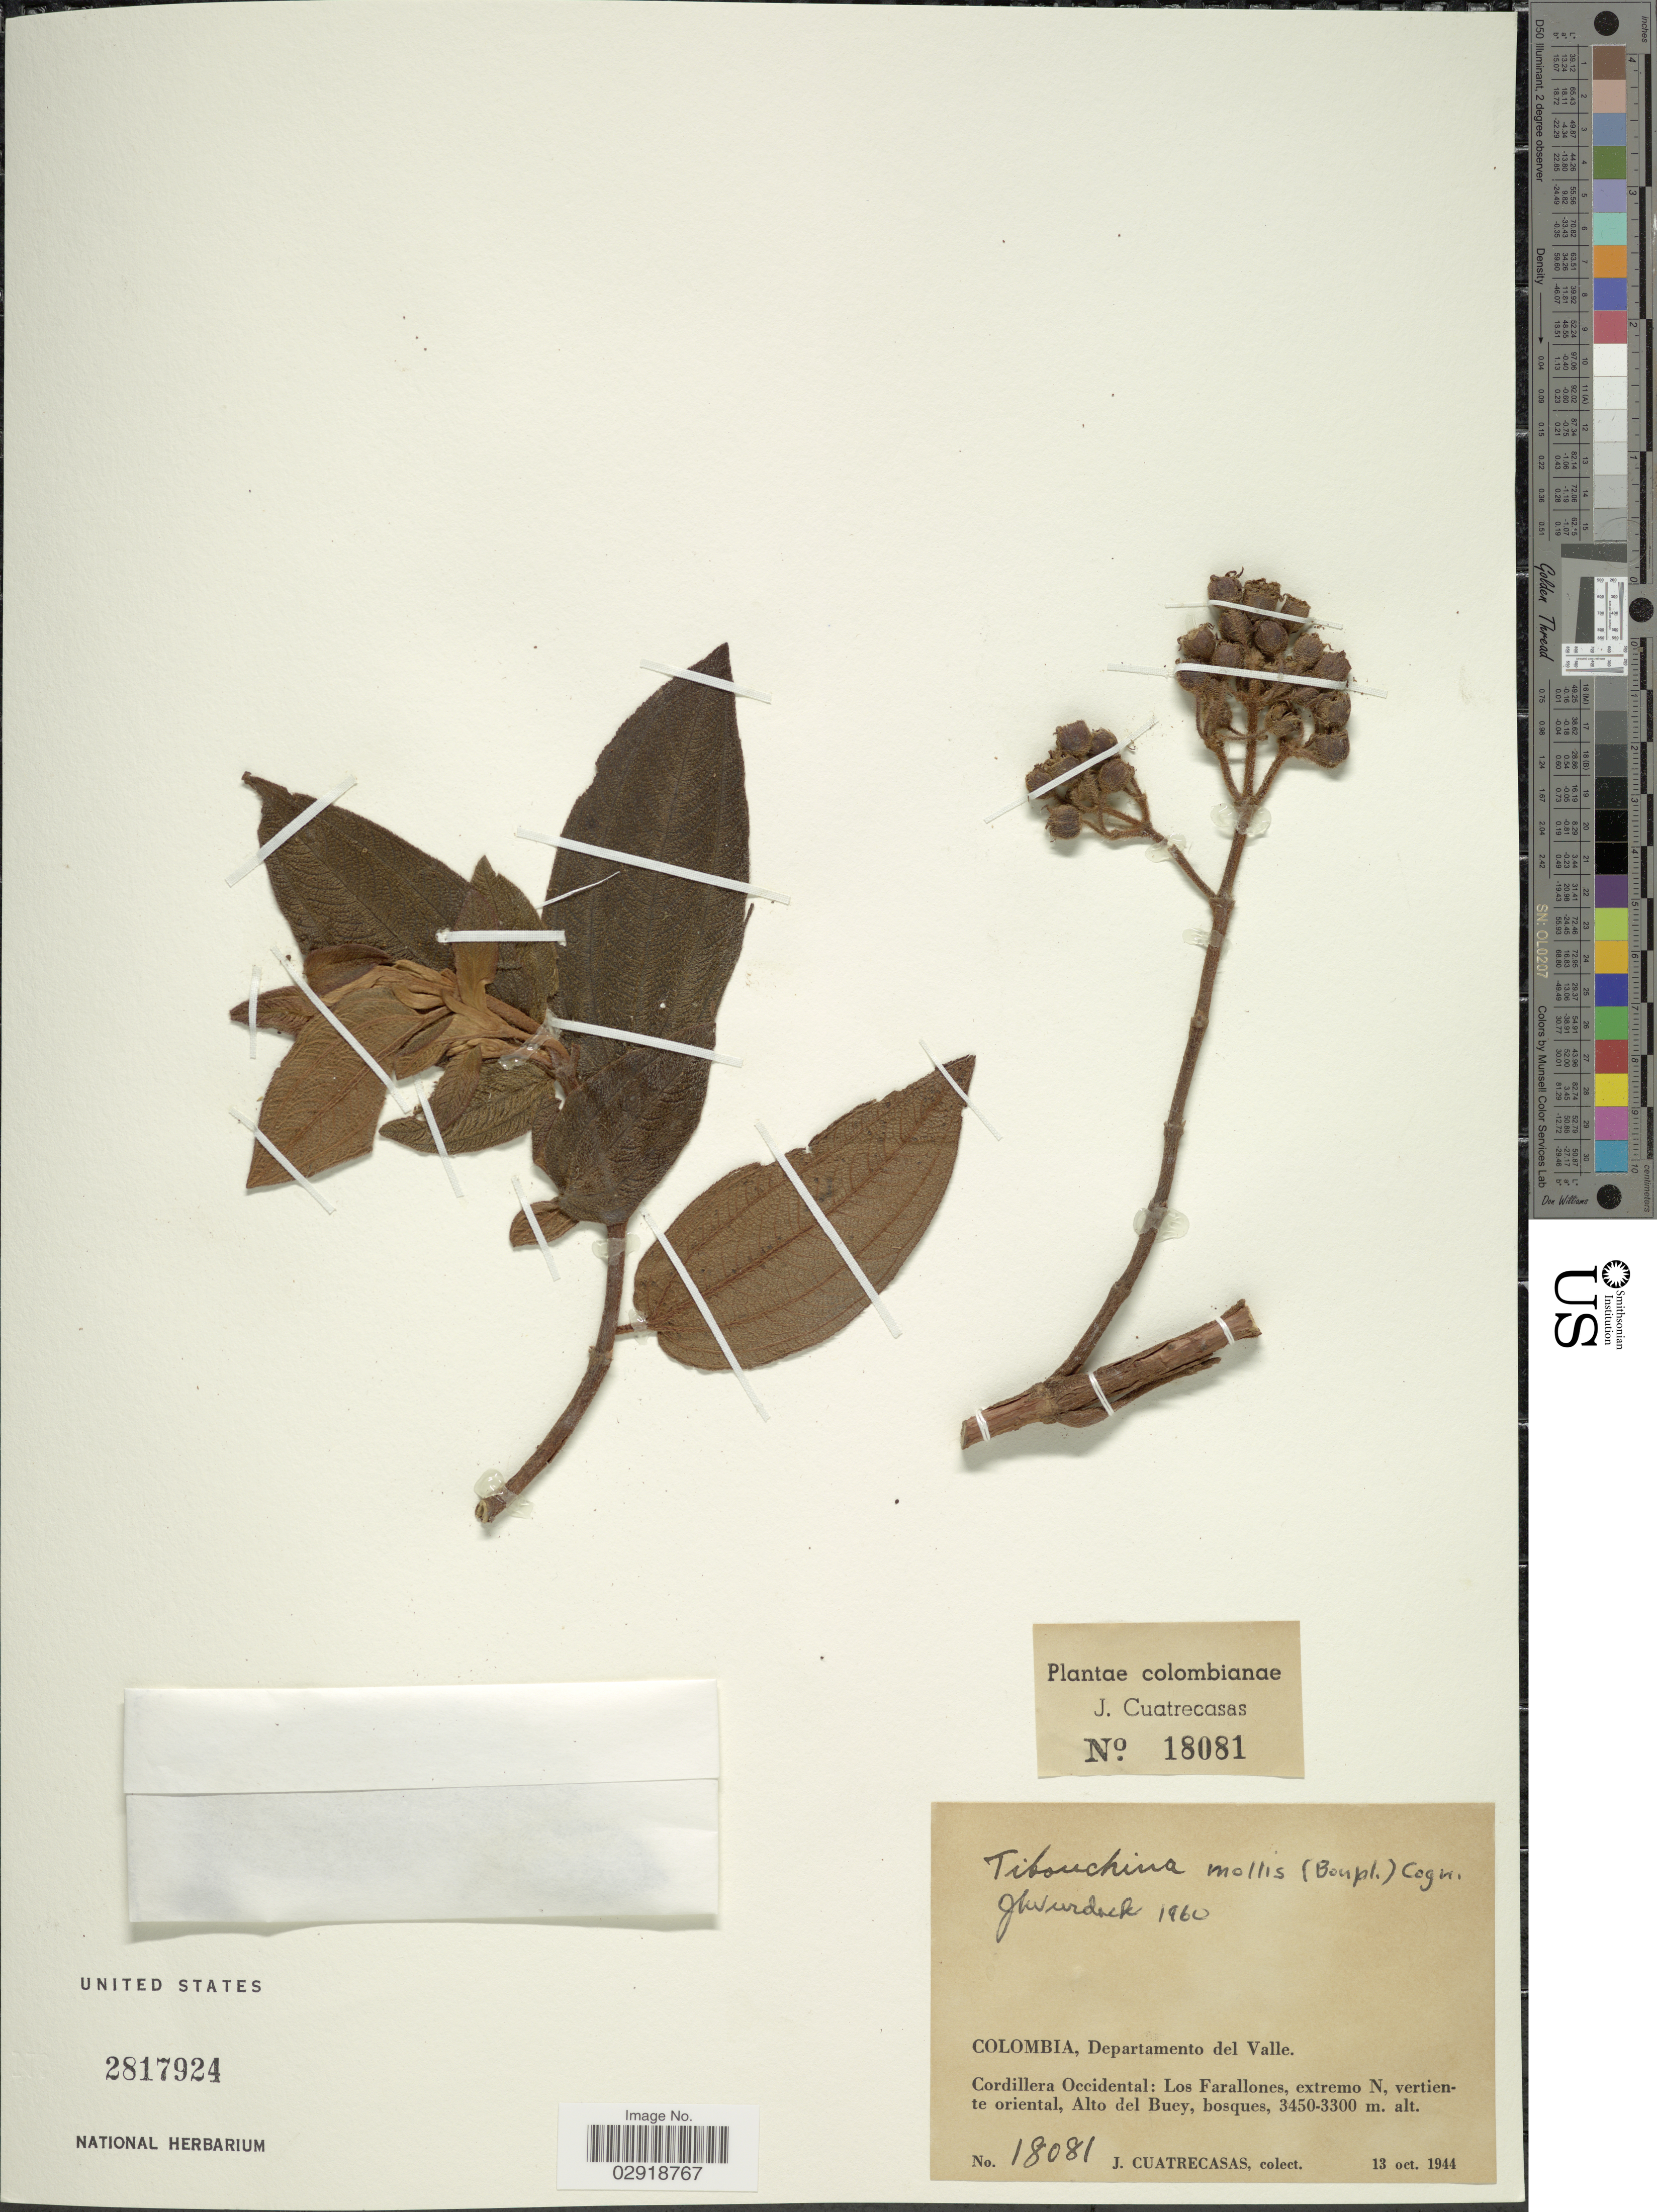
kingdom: Plantae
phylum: Tracheophyta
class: Magnoliopsida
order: Myrtales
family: Melastomataceae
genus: Chaetogastra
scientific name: Chaetogastra mollis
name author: (Bonpl.) DC.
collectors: J. Cuatrecasas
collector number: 18081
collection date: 1944-10-13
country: Colombia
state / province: Valle del Cauca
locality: Departamento del Valle. Cordillera Occidental: Los Farallones, extremo N, vertiente oriental, Alto del Buey.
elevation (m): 3300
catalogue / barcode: US 2817924